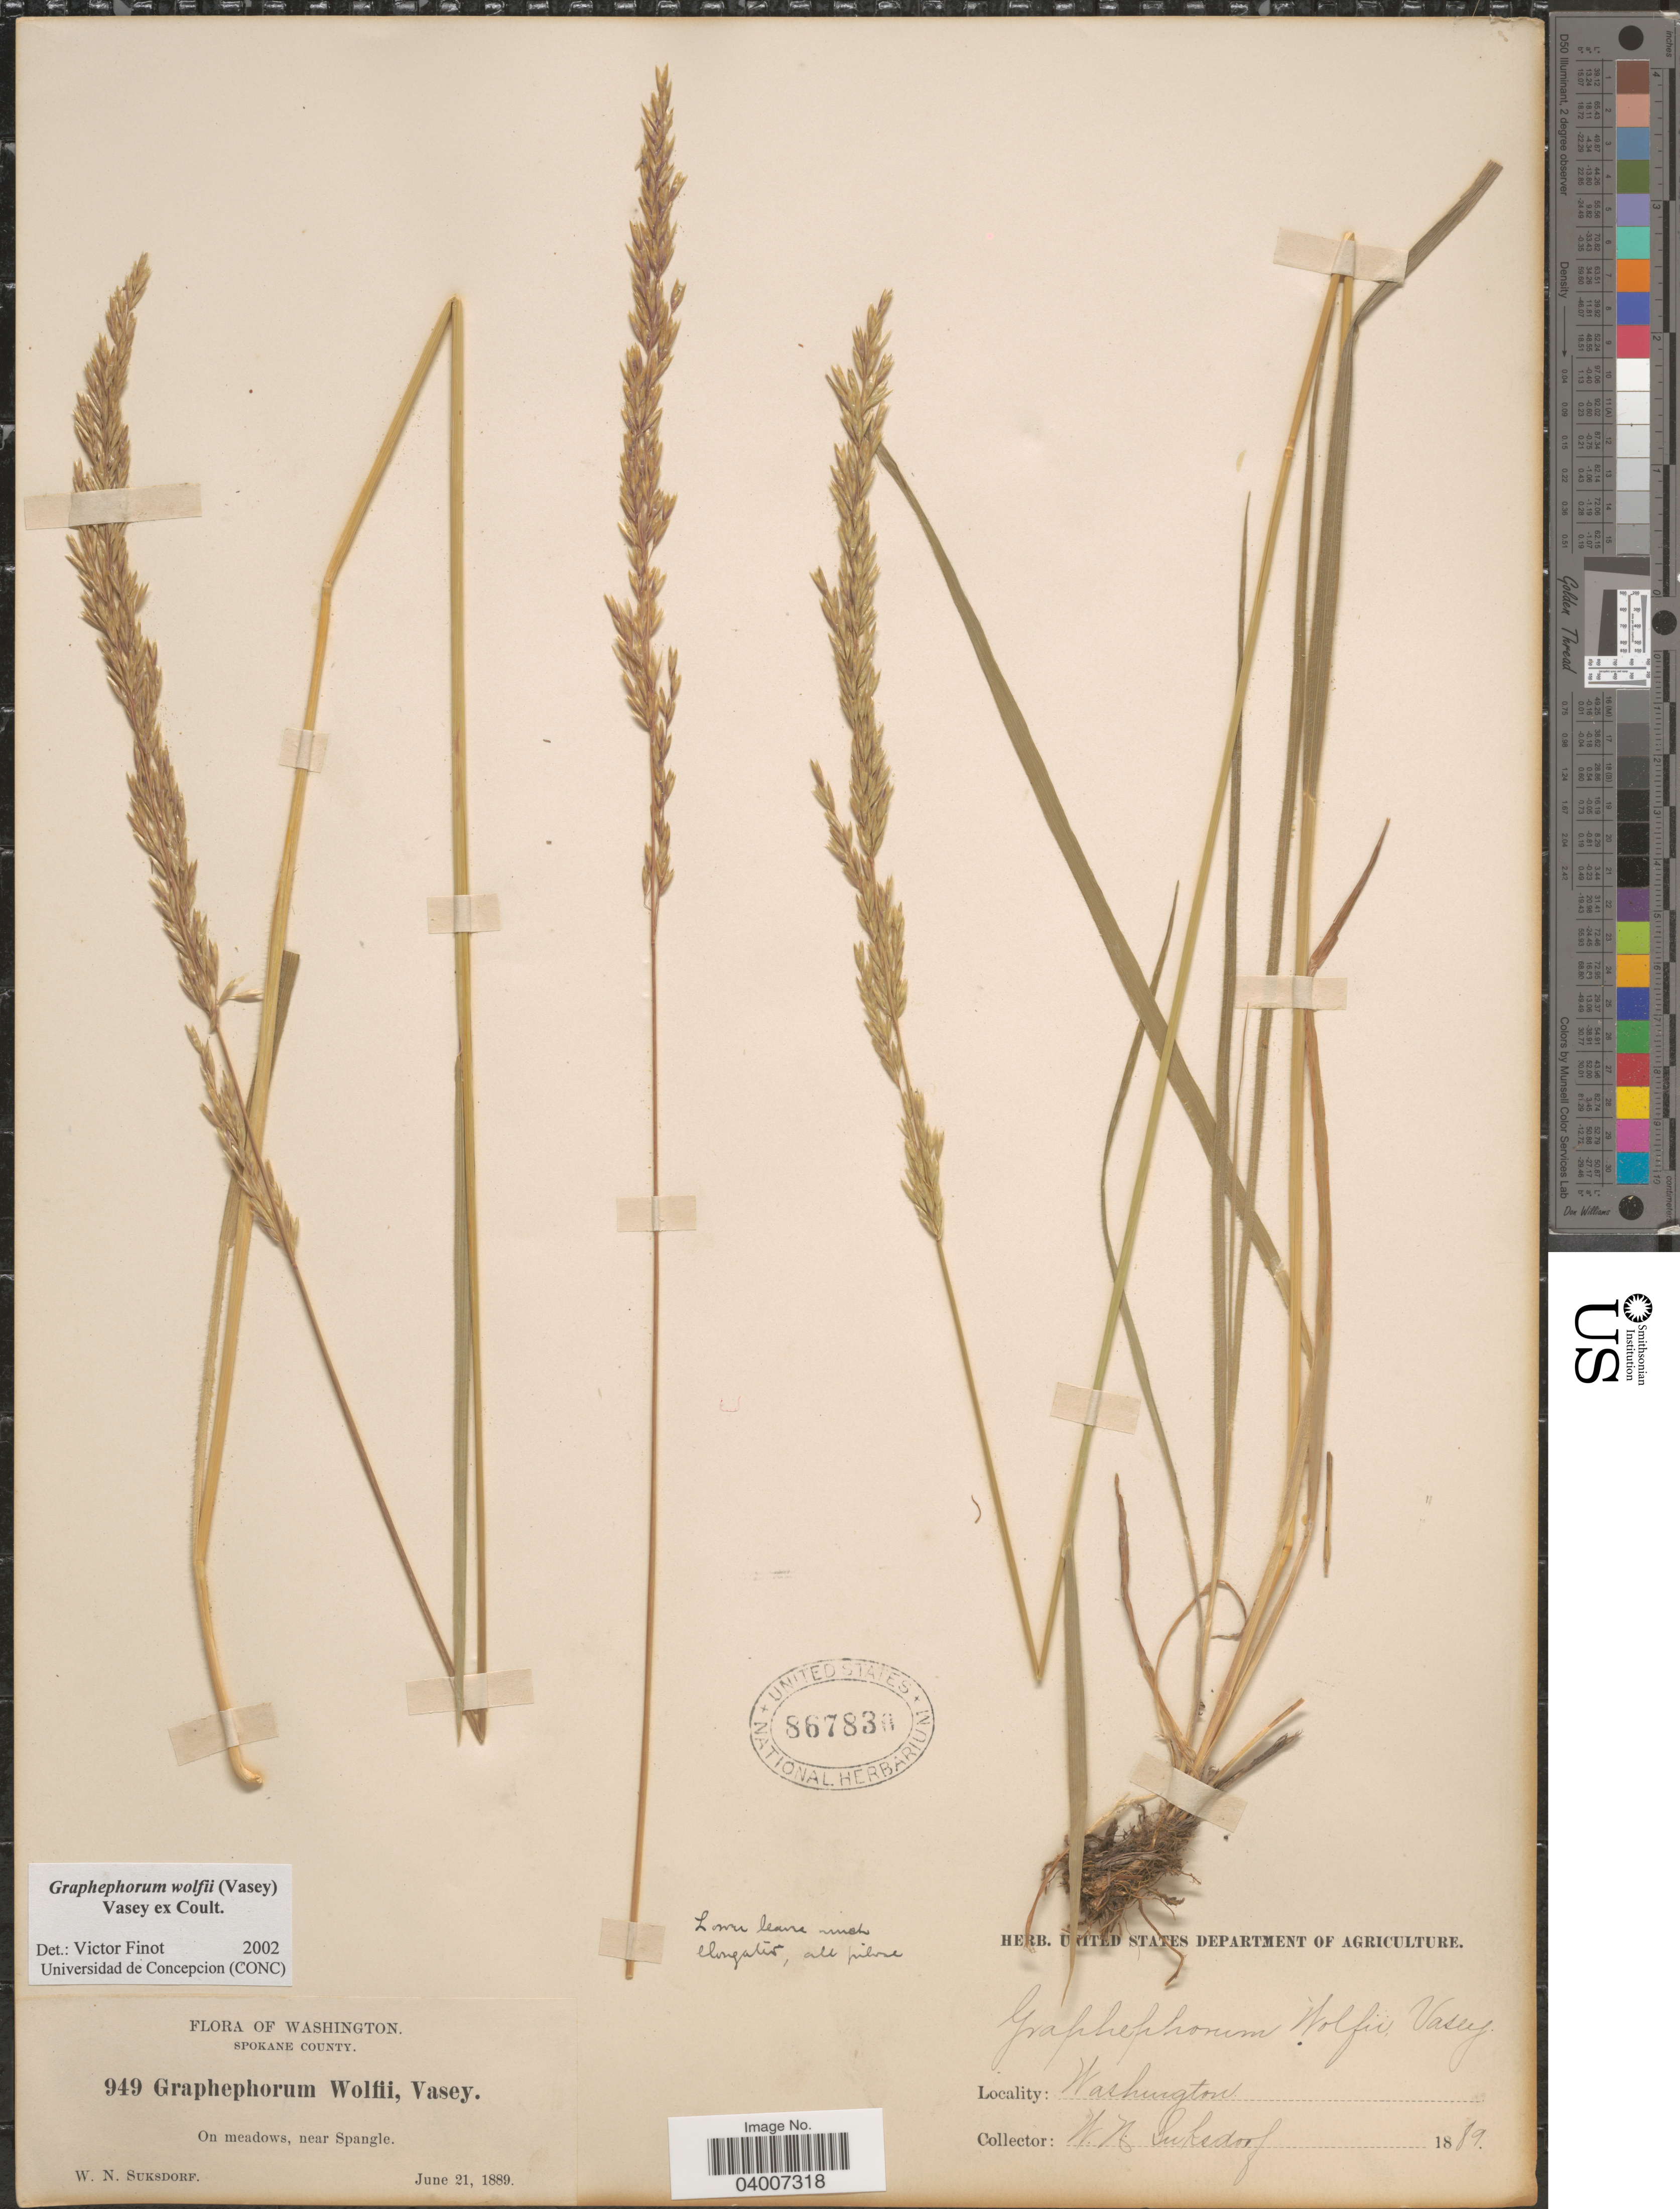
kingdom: Plantae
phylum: Tracheophyta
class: Liliopsida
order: Poales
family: Poaceae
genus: Graphephorum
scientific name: Graphephorum wolfii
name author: (E. Fourn.) Vasey ex Coult.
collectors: W. N. Suksdorf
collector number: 949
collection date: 1889-06-21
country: United States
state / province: Washington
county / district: Spokane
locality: Spokane County. Near Spangle.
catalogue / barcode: US 867830